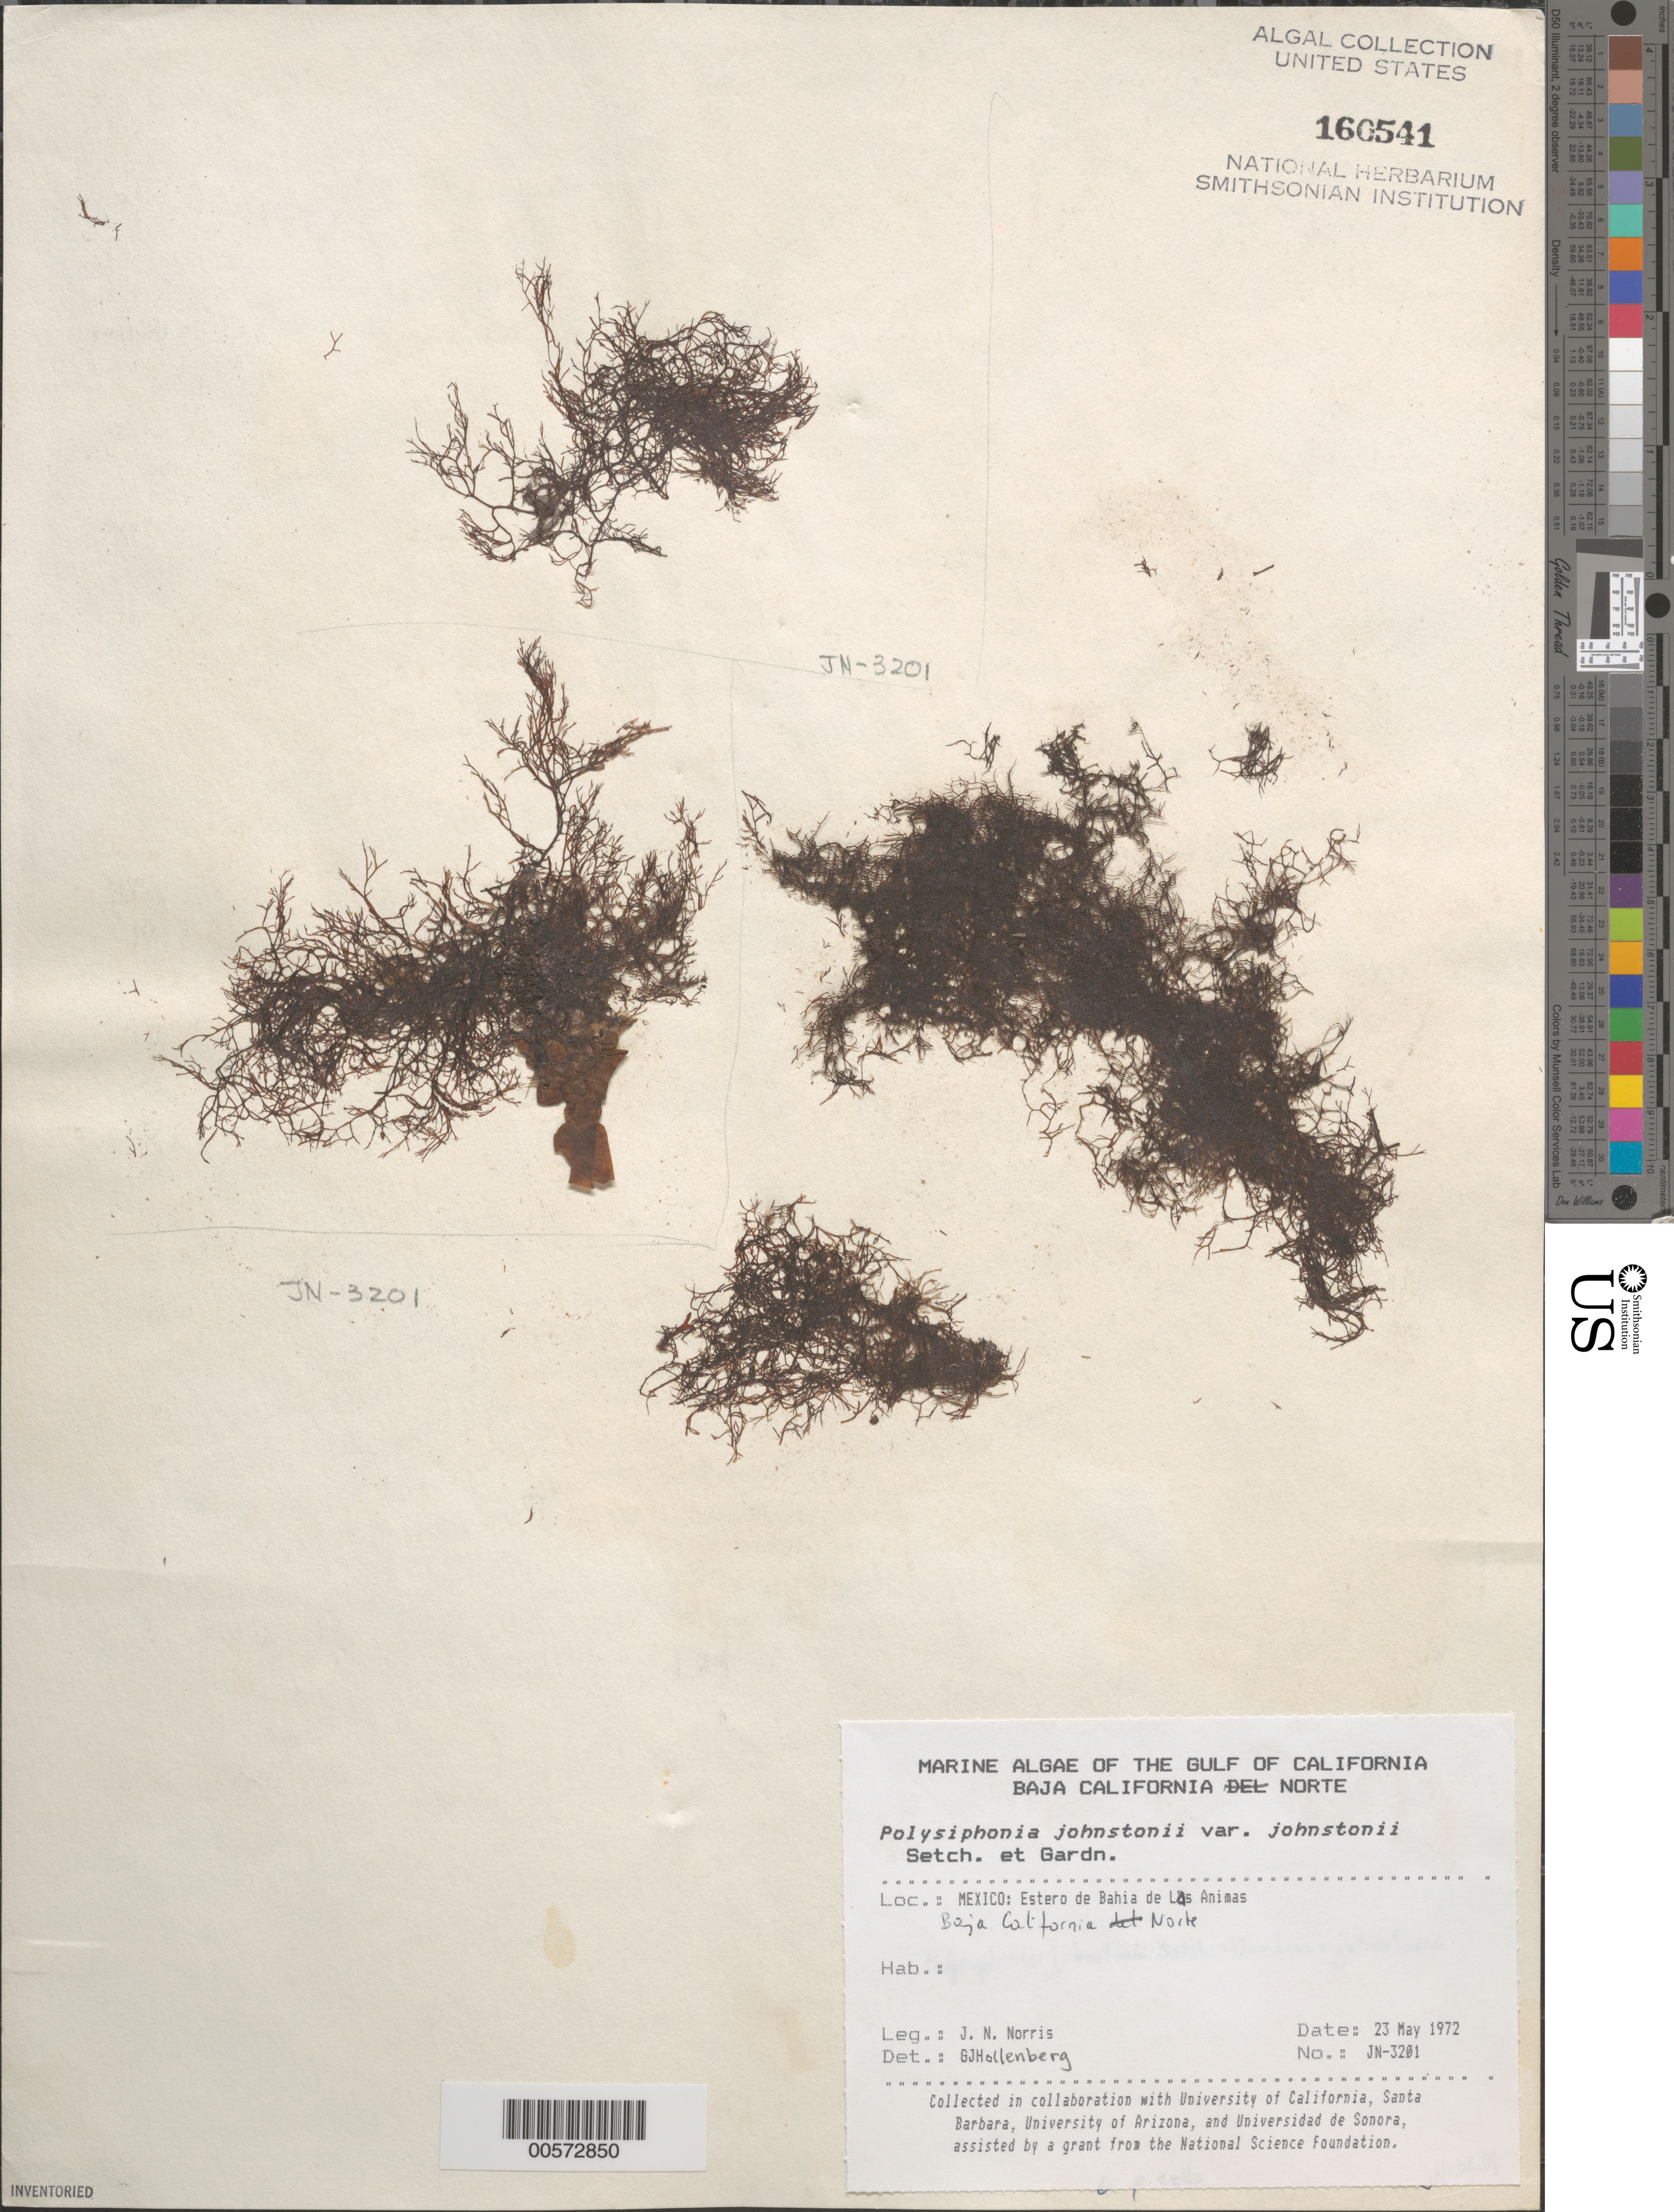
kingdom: Plantae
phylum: Rhodophyta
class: Florideophyceae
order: Ceramiales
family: Rhodomelaceae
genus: Melanothamnus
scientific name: Melanothamnus johnstonii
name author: (Setchell & N.L. Gardner) Diaz-Tapia & Maggs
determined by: Algae name updating Project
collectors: J. N. Norris & K. E. Bucher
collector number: JN-3201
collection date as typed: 23 May 1972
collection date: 1972-05-23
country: Mexico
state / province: Baja California Norte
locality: Estero de Bahia de las Animas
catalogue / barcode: US 160541